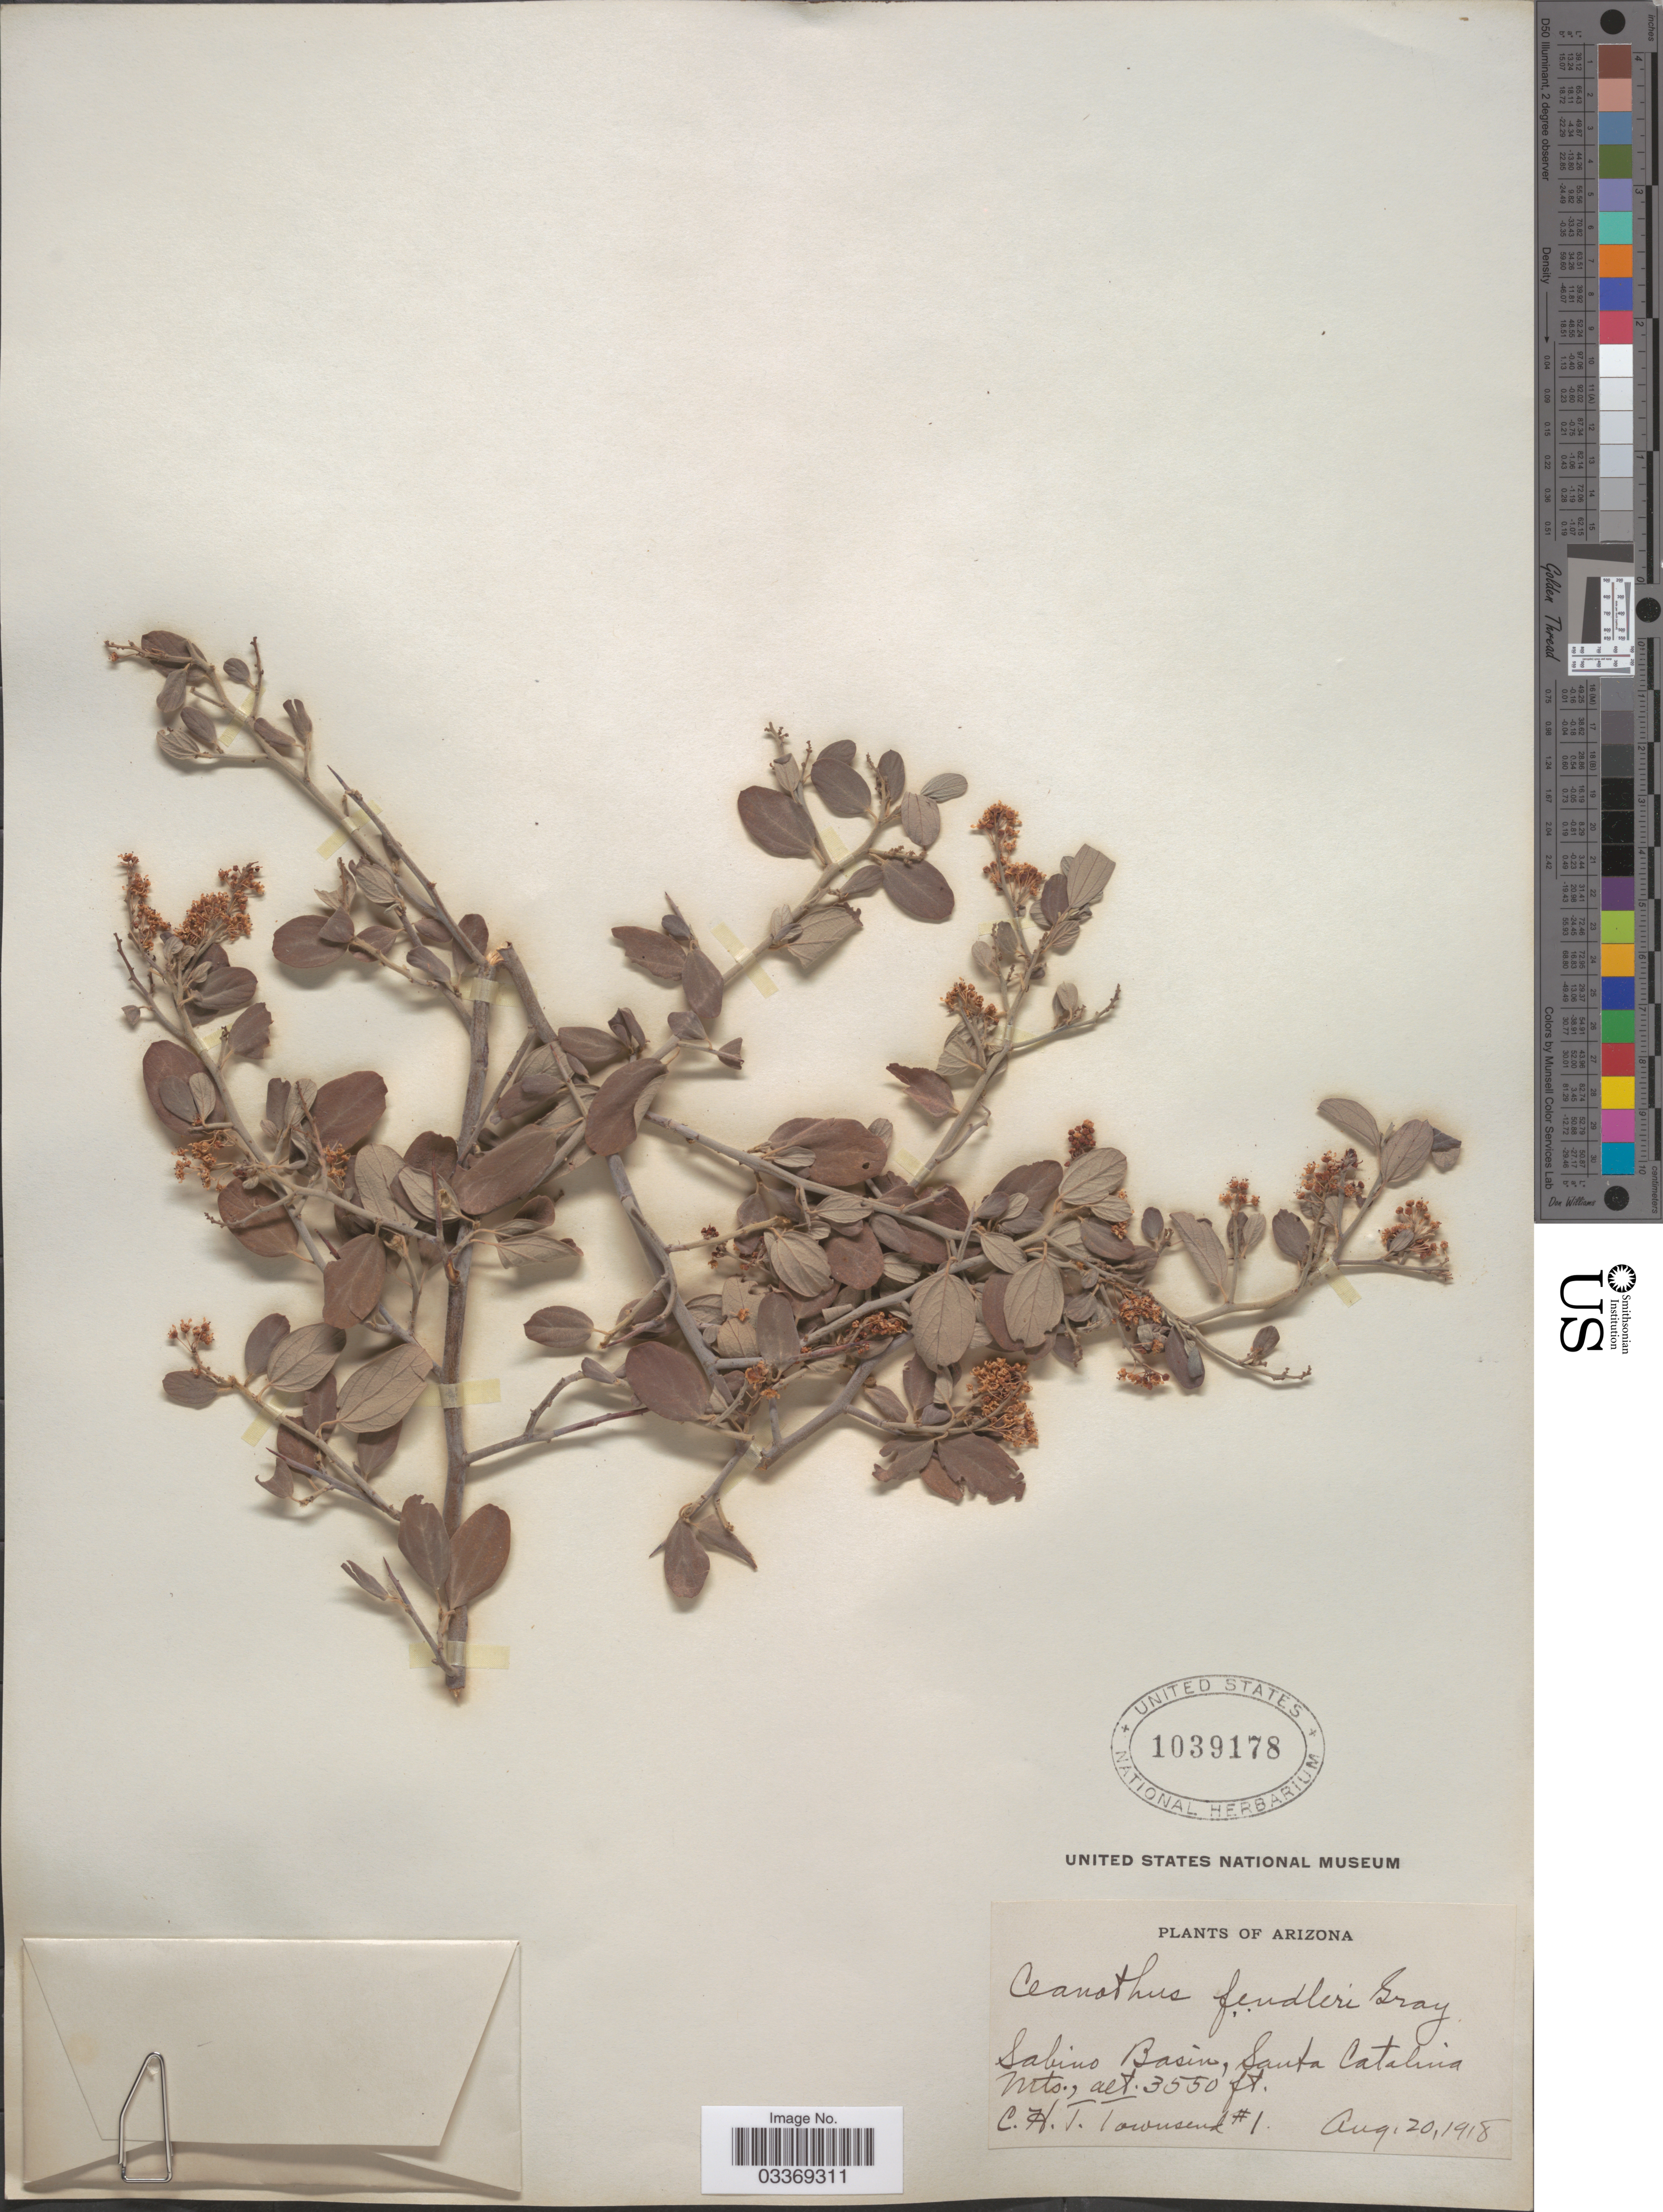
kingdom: Plantae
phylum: Tracheophyta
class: Magnoliopsida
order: Rosales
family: Rhamnaceae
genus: Ceanothus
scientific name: Ceanothus fendleri var. venosus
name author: (A. Gray) Trel.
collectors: C. H. T. Townsend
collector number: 1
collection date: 1918-08-20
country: United States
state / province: Arizona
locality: Sabino Basin, Santa Catalina Mts.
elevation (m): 1082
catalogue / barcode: US 1039178